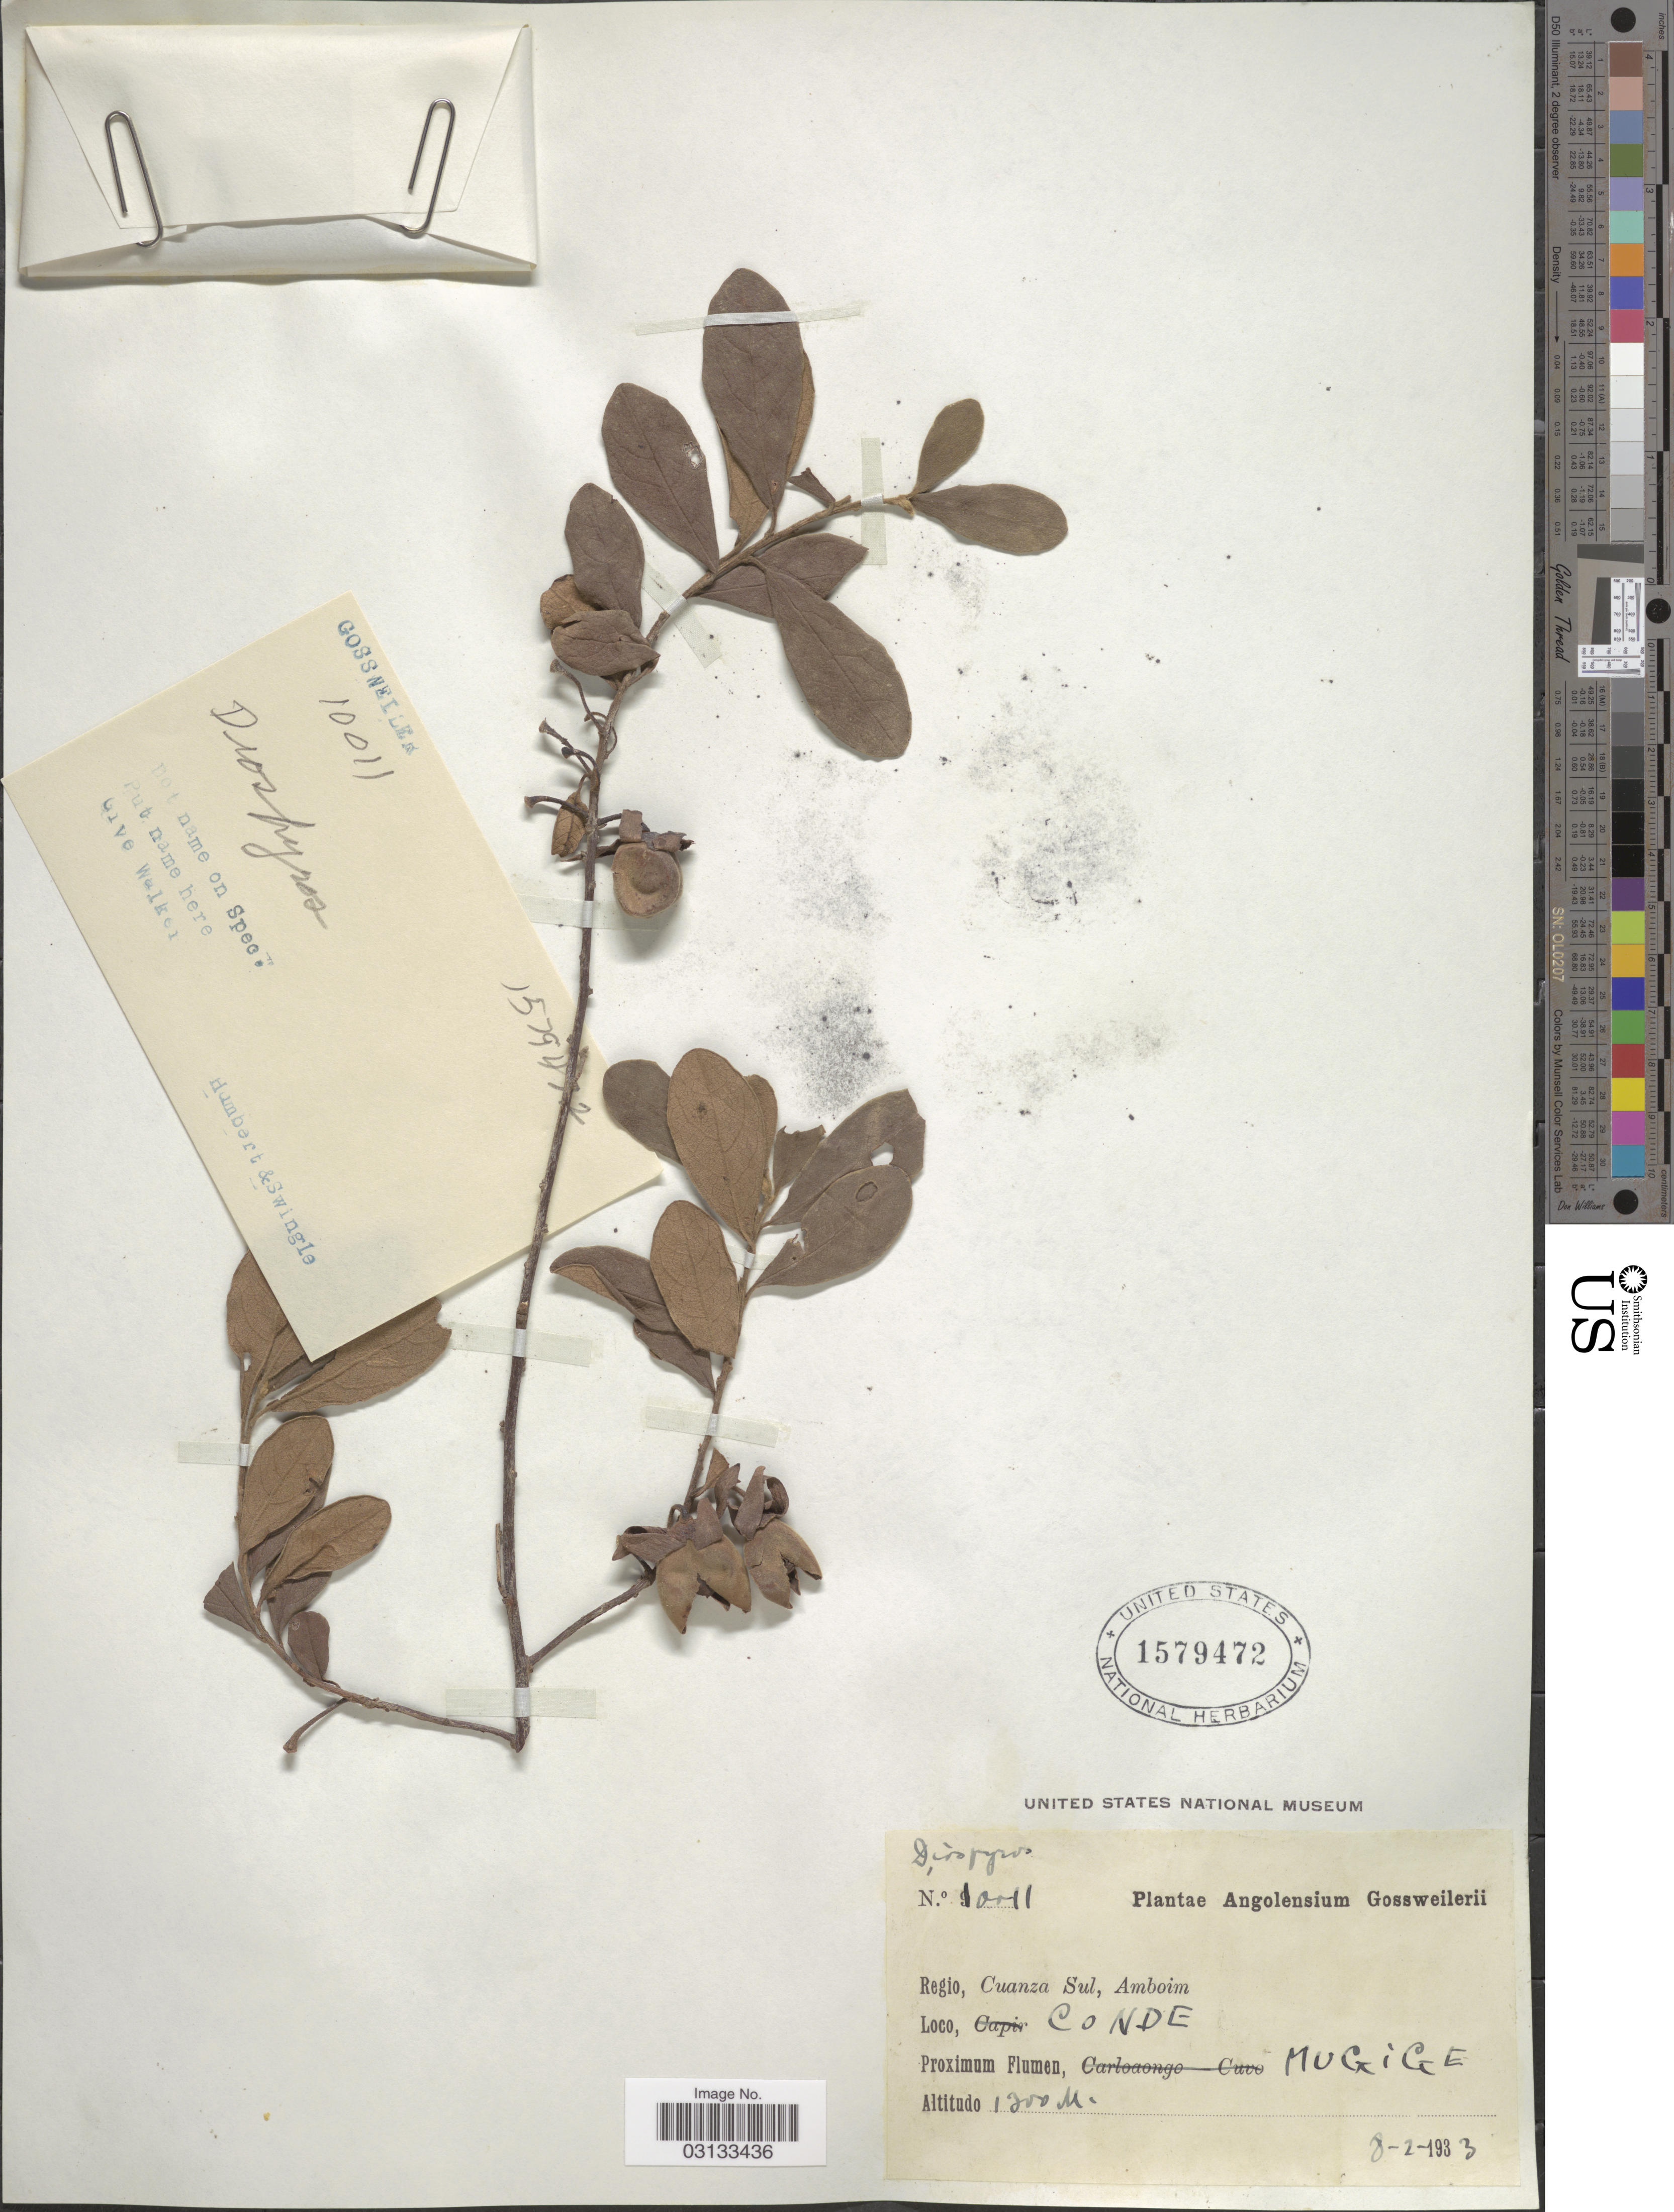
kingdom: Plantae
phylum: Tracheophyta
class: Magnoliopsida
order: Ericales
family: Ebenaceae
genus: Diospyros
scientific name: Diospyros sp.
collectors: -. Gossweiler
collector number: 10011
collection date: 1933-02-08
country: Angola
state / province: Cuanza Sul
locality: Regio, Cuanza Sul, Amboim, Conde, Mugige.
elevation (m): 1300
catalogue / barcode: US 1579472